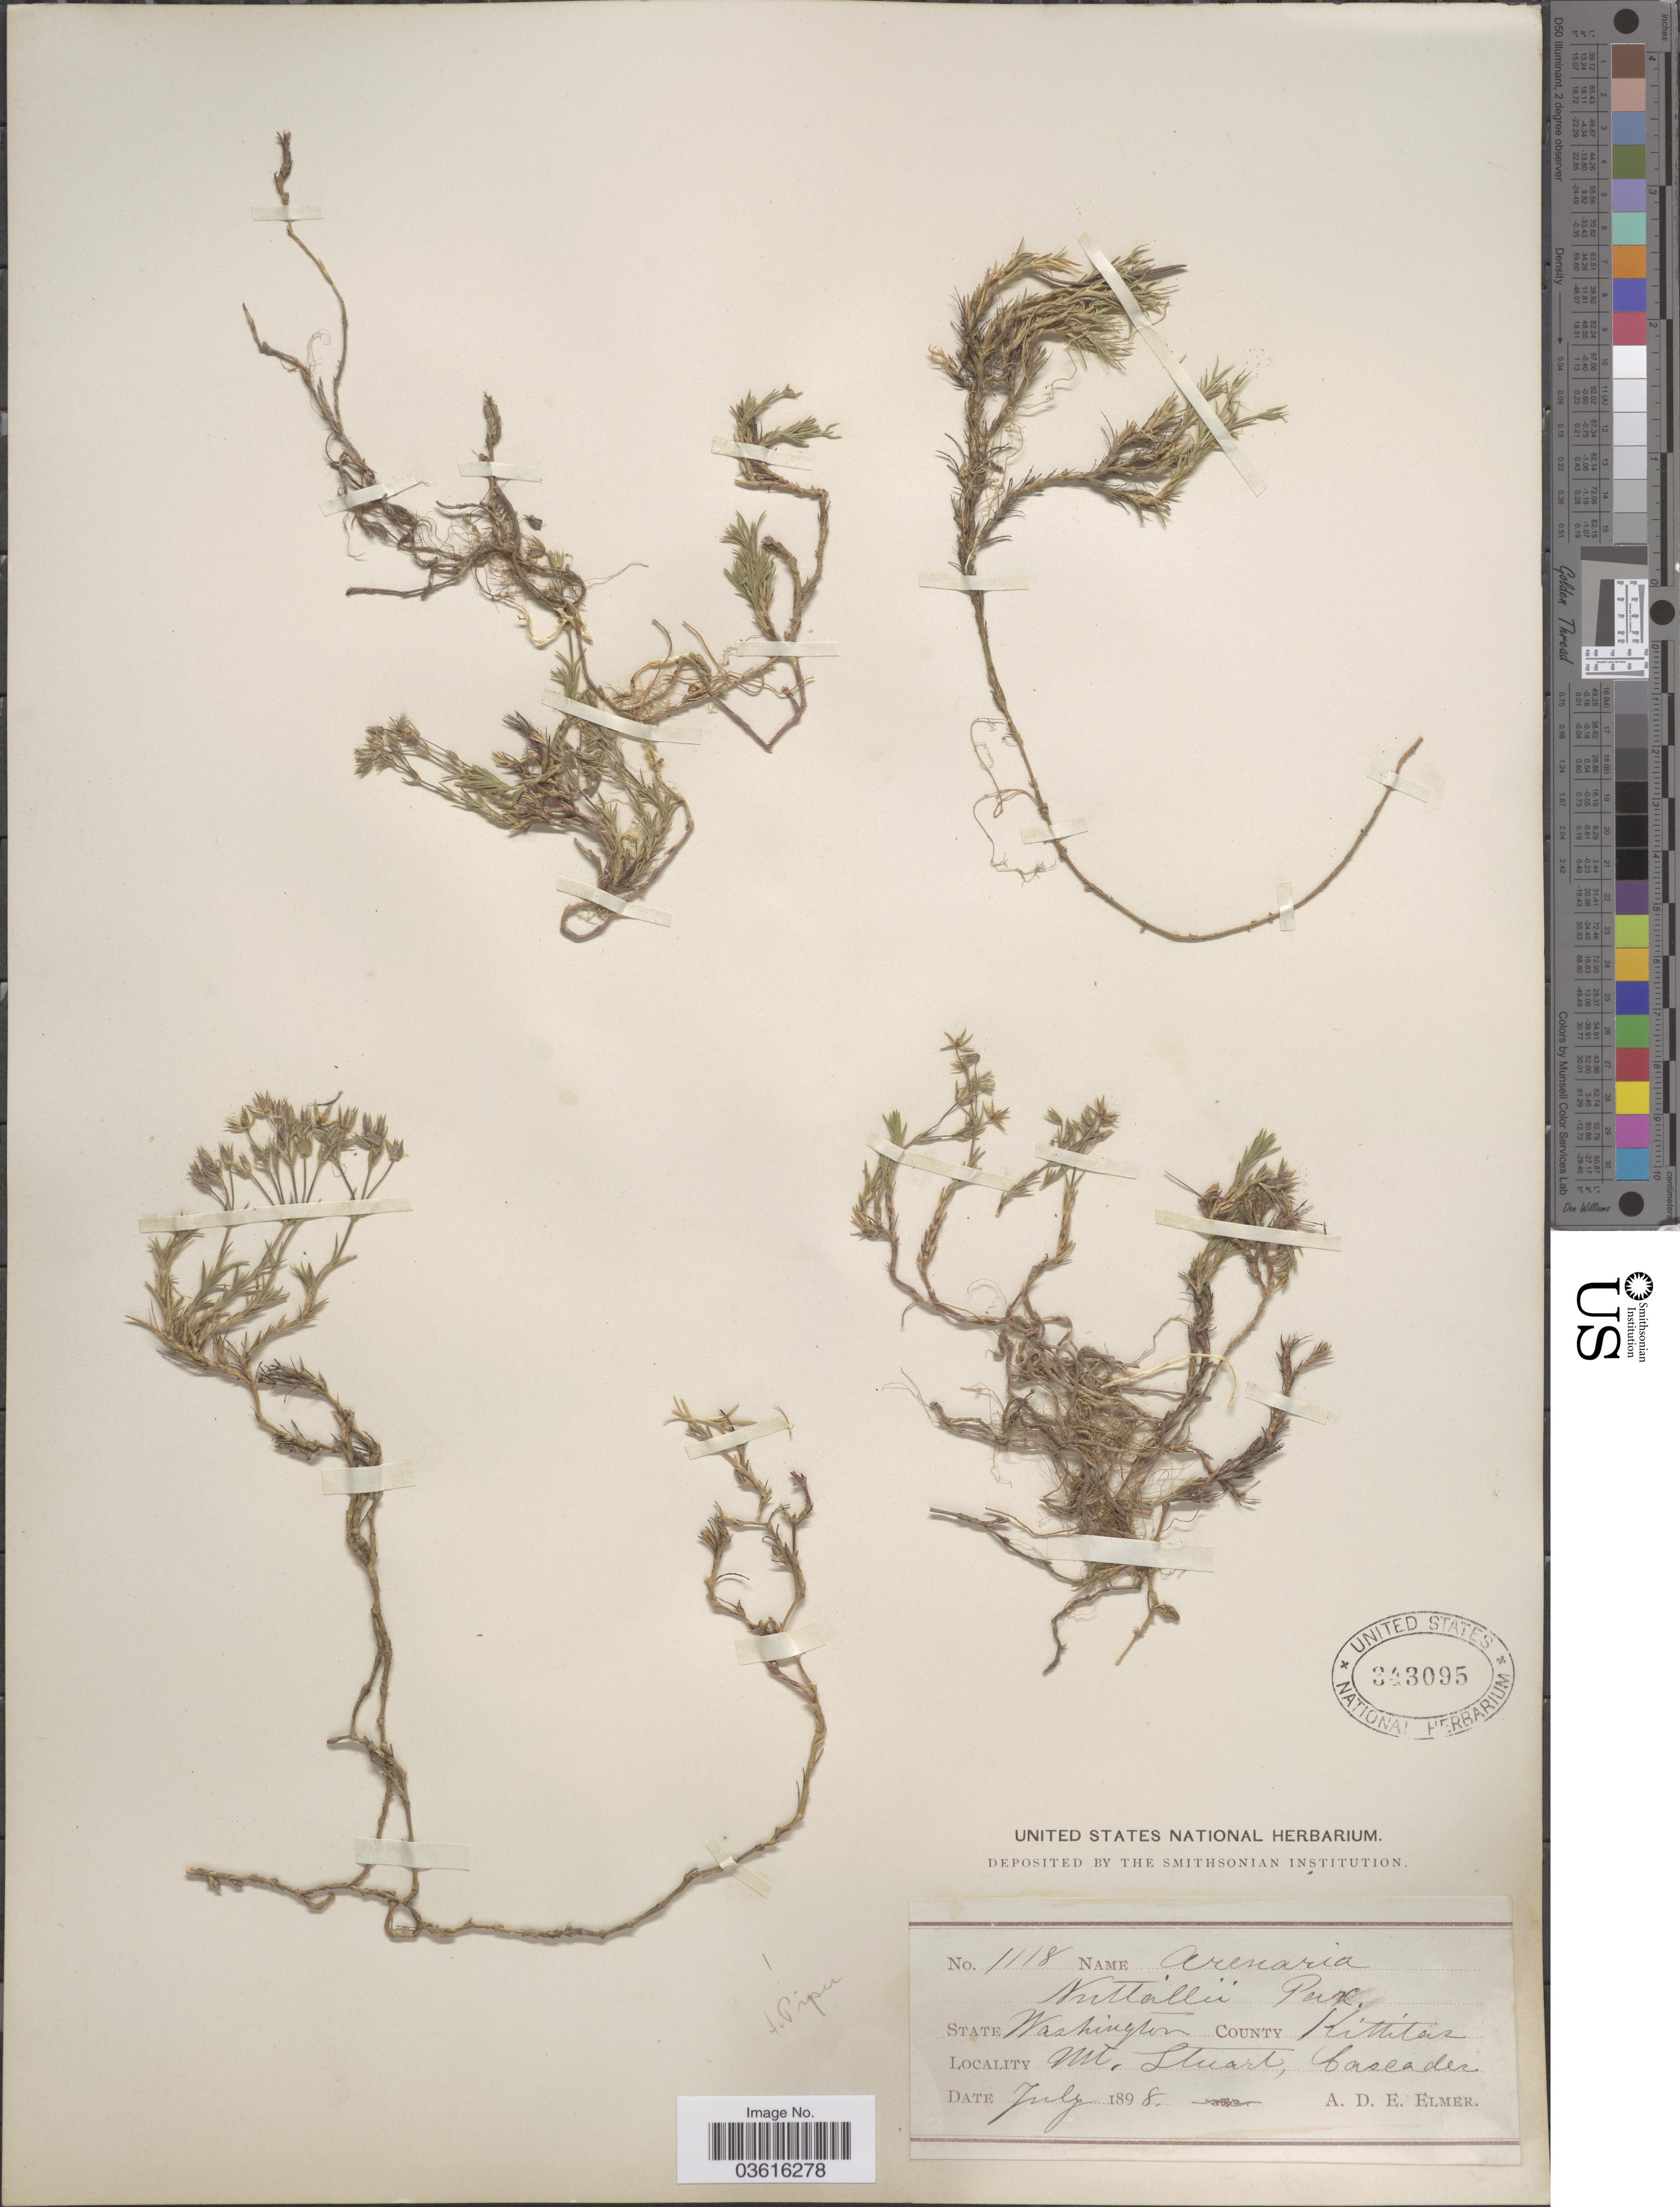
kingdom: Plantae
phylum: Tracheophyta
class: Magnoliopsida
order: Caryophyllales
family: Caryophyllaceae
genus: Minuartia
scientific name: Minuartia nuttallii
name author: (Pax) Briq.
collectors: A. D. E. Elmer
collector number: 1118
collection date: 1898-07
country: United States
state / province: Washington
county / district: Kittitas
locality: County Kittitas. Mt. Stuart, Cascades.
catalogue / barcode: US 343095